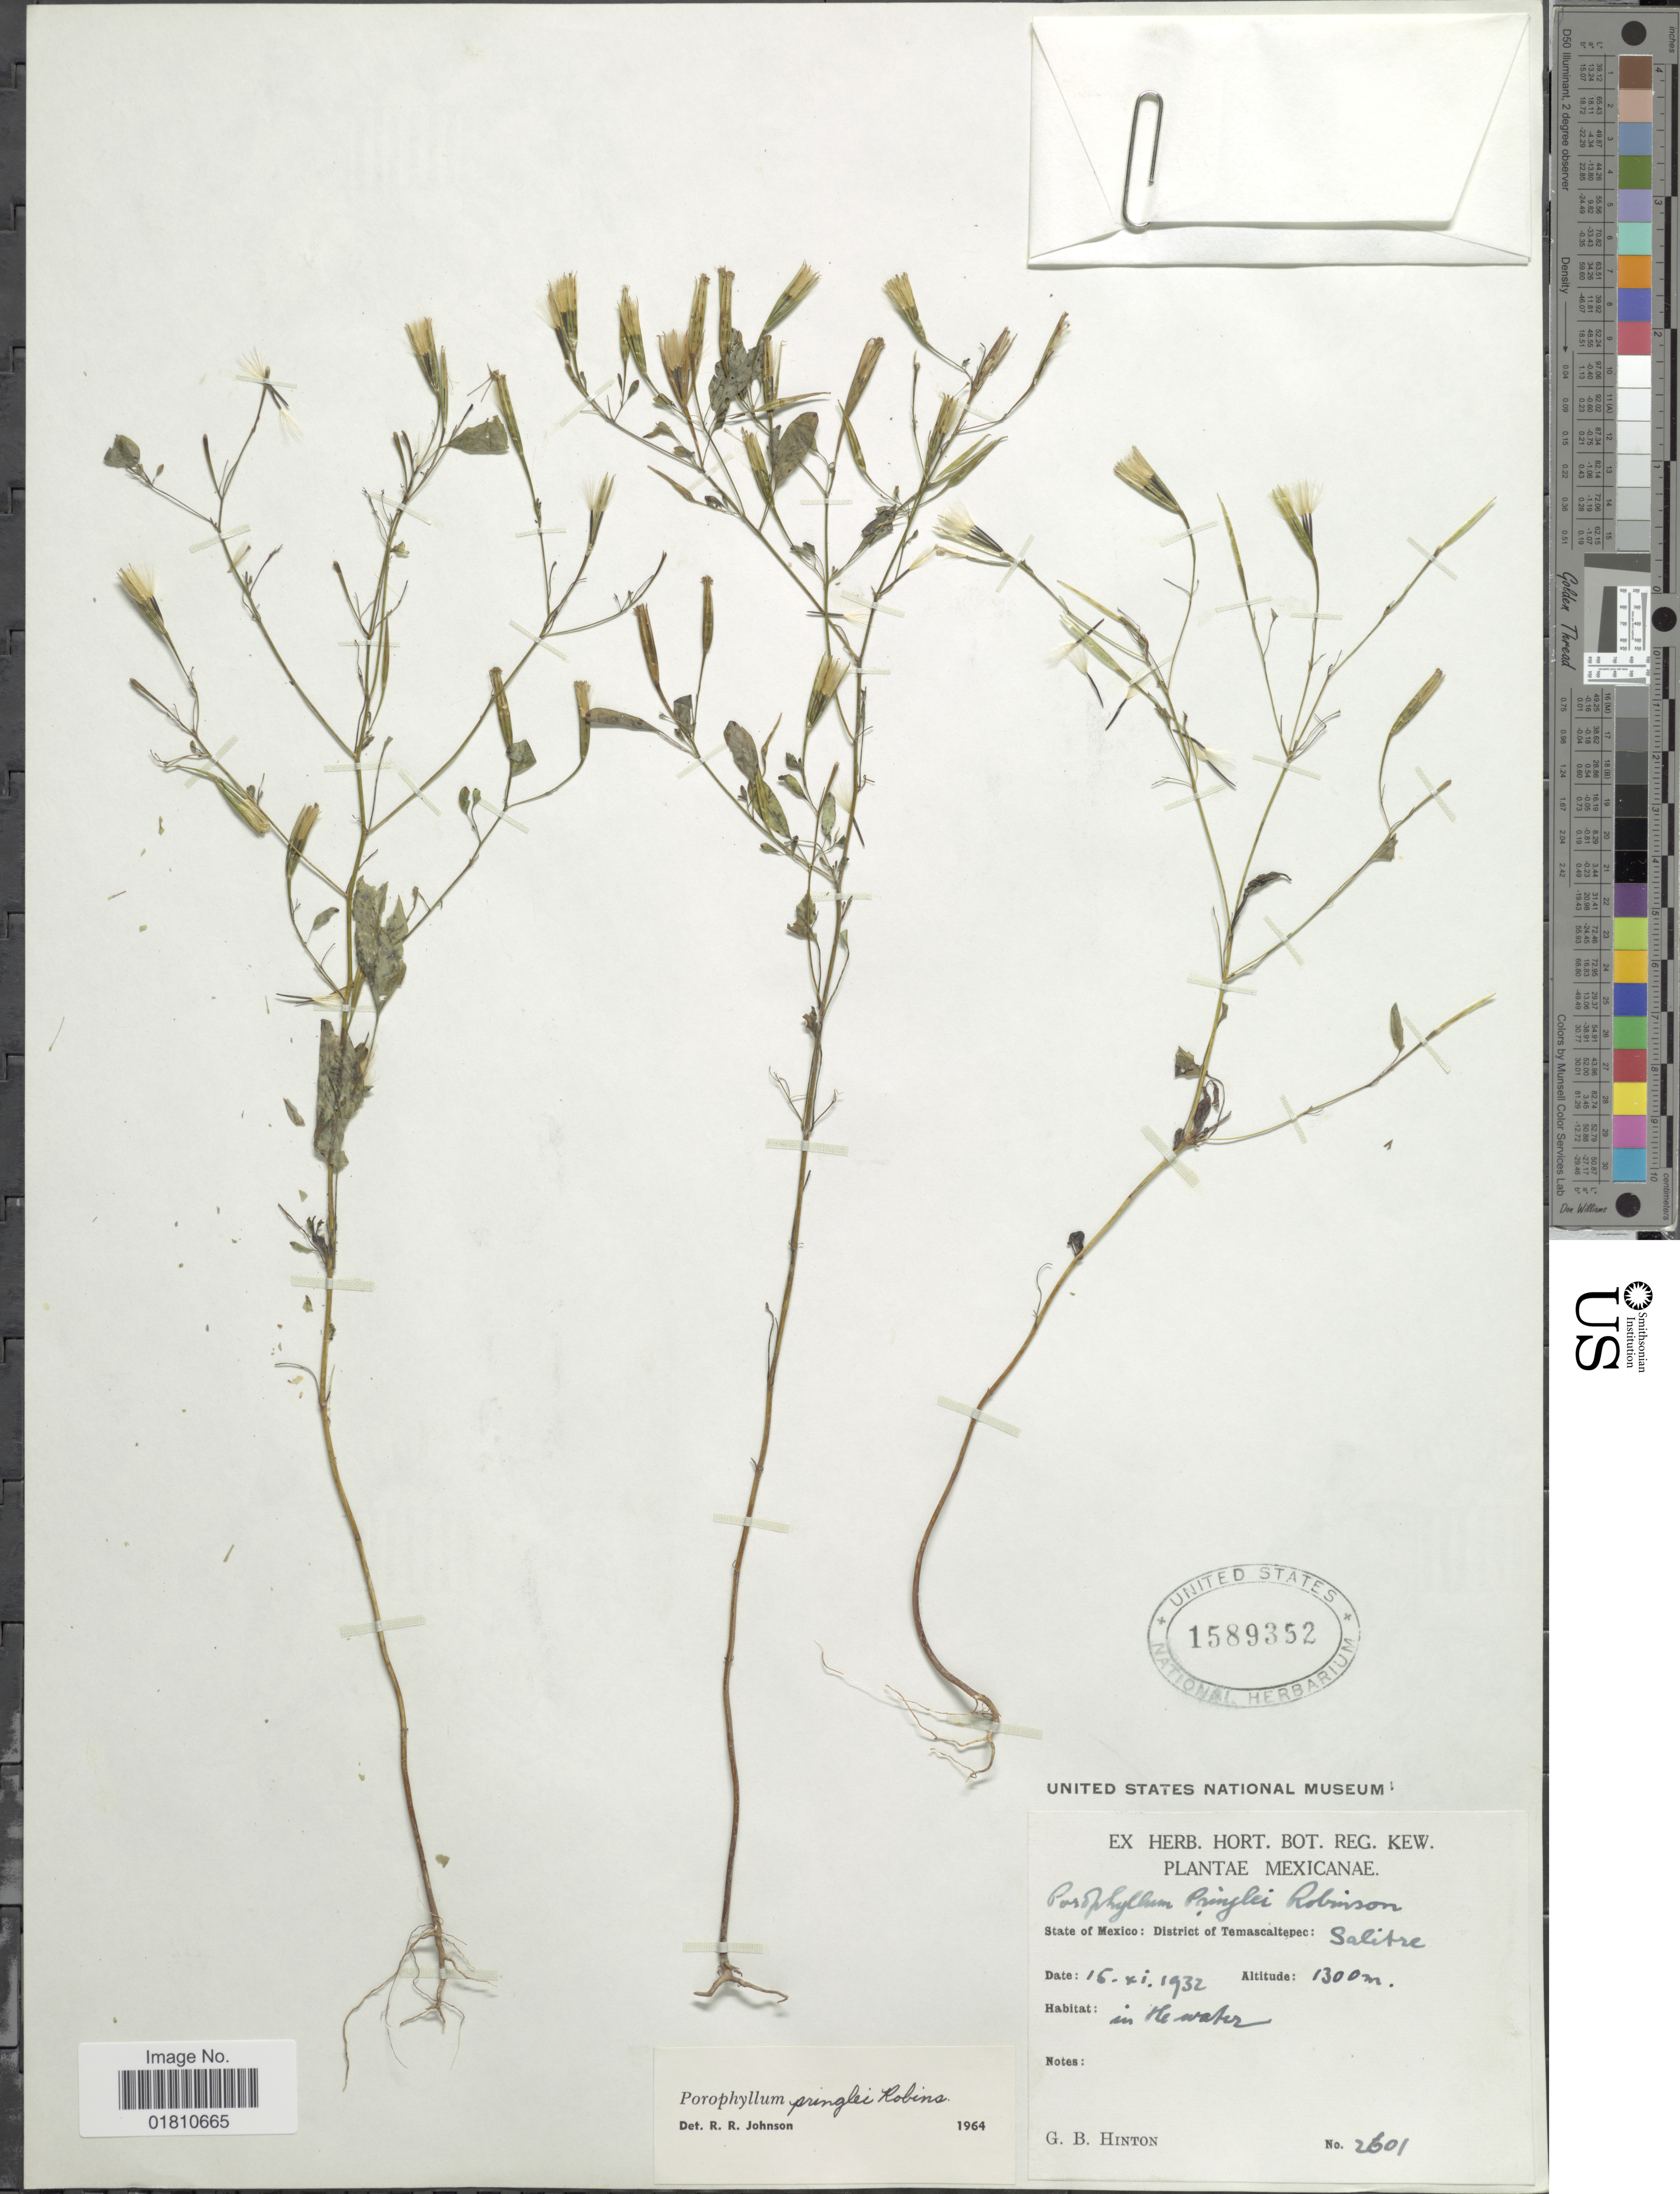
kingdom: Plantae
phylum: Tracheophyta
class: Magnoliopsida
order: Asterales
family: Asteraceae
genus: Porophyllum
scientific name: Porophyllum pringlei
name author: B.L. Rob.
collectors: G. B. Hinton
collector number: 2601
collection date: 1932-11-15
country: Mexico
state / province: México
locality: District of Temascaltepec: Salitre, in the water.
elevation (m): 1300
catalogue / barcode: US 1589352